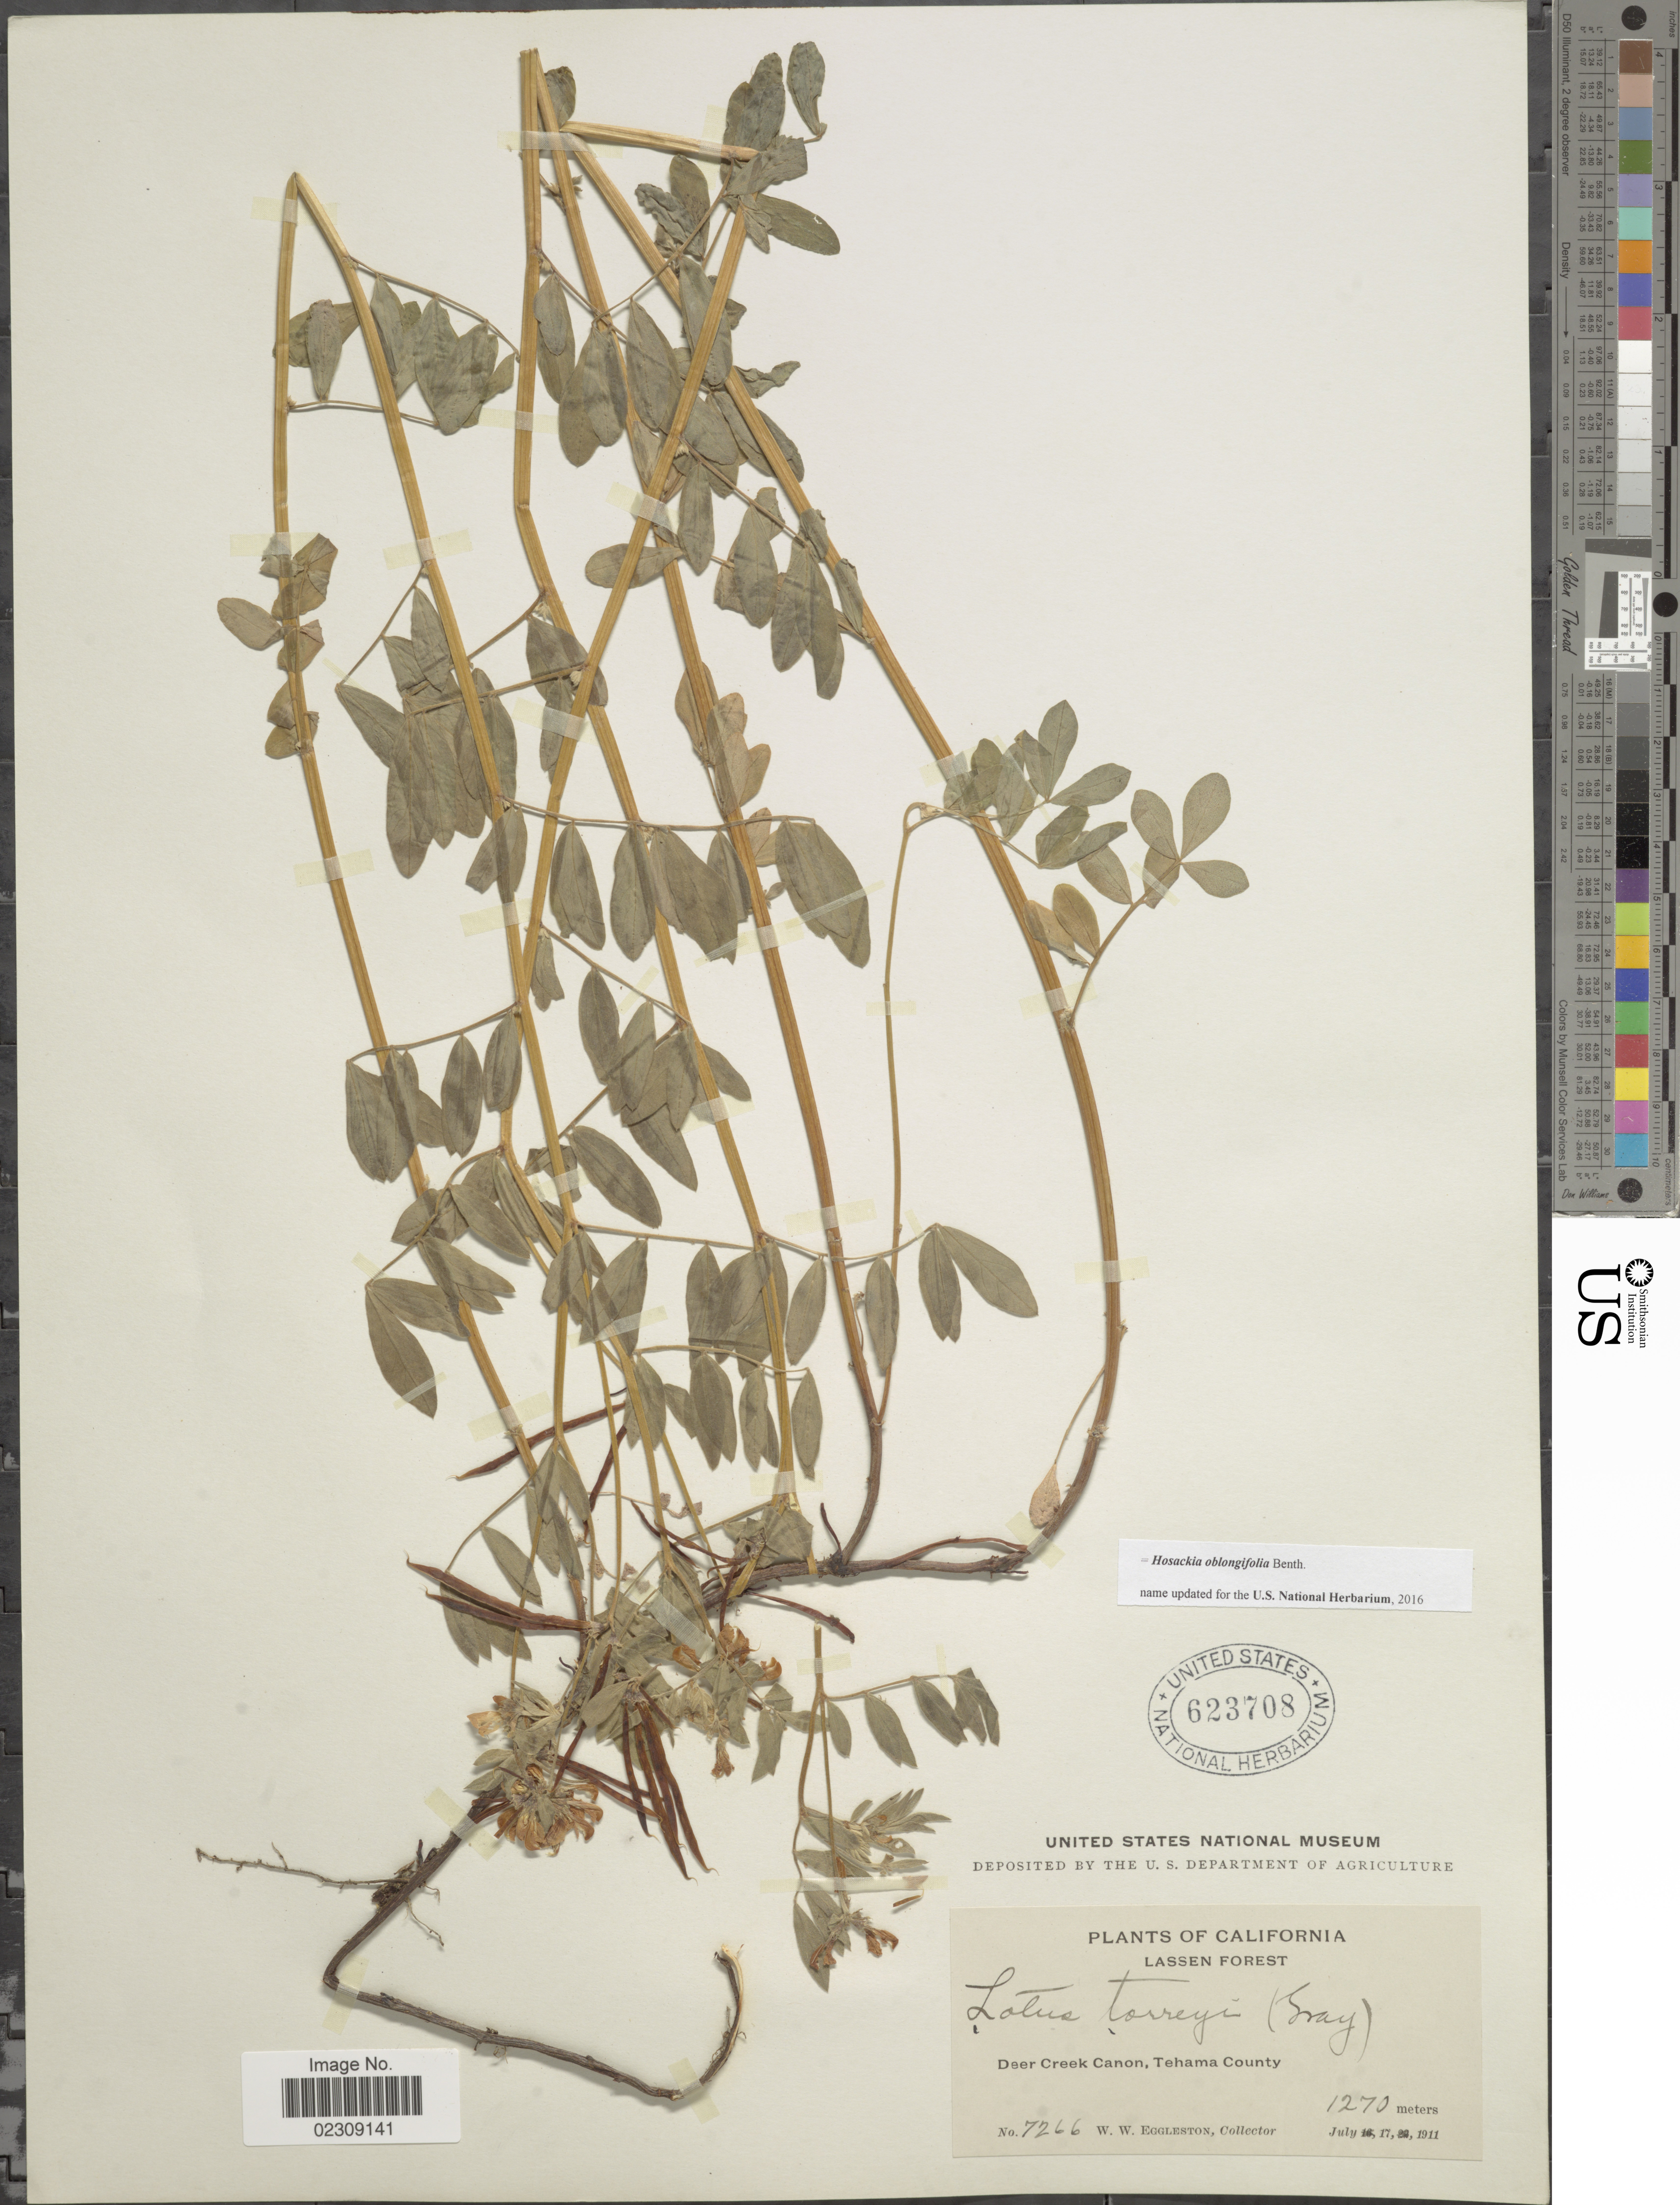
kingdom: Plantae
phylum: Tracheophyta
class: Magnoliopsida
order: Fabales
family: Fabaceae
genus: Hosackia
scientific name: Hosackia oblongifolia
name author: Benth.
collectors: W. W. Eggleston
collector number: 7266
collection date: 1911-07-17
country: United States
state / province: California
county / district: Tehama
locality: Lassen Forest, Deer Creek Canon, Tehama County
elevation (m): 1270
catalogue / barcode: US 623708